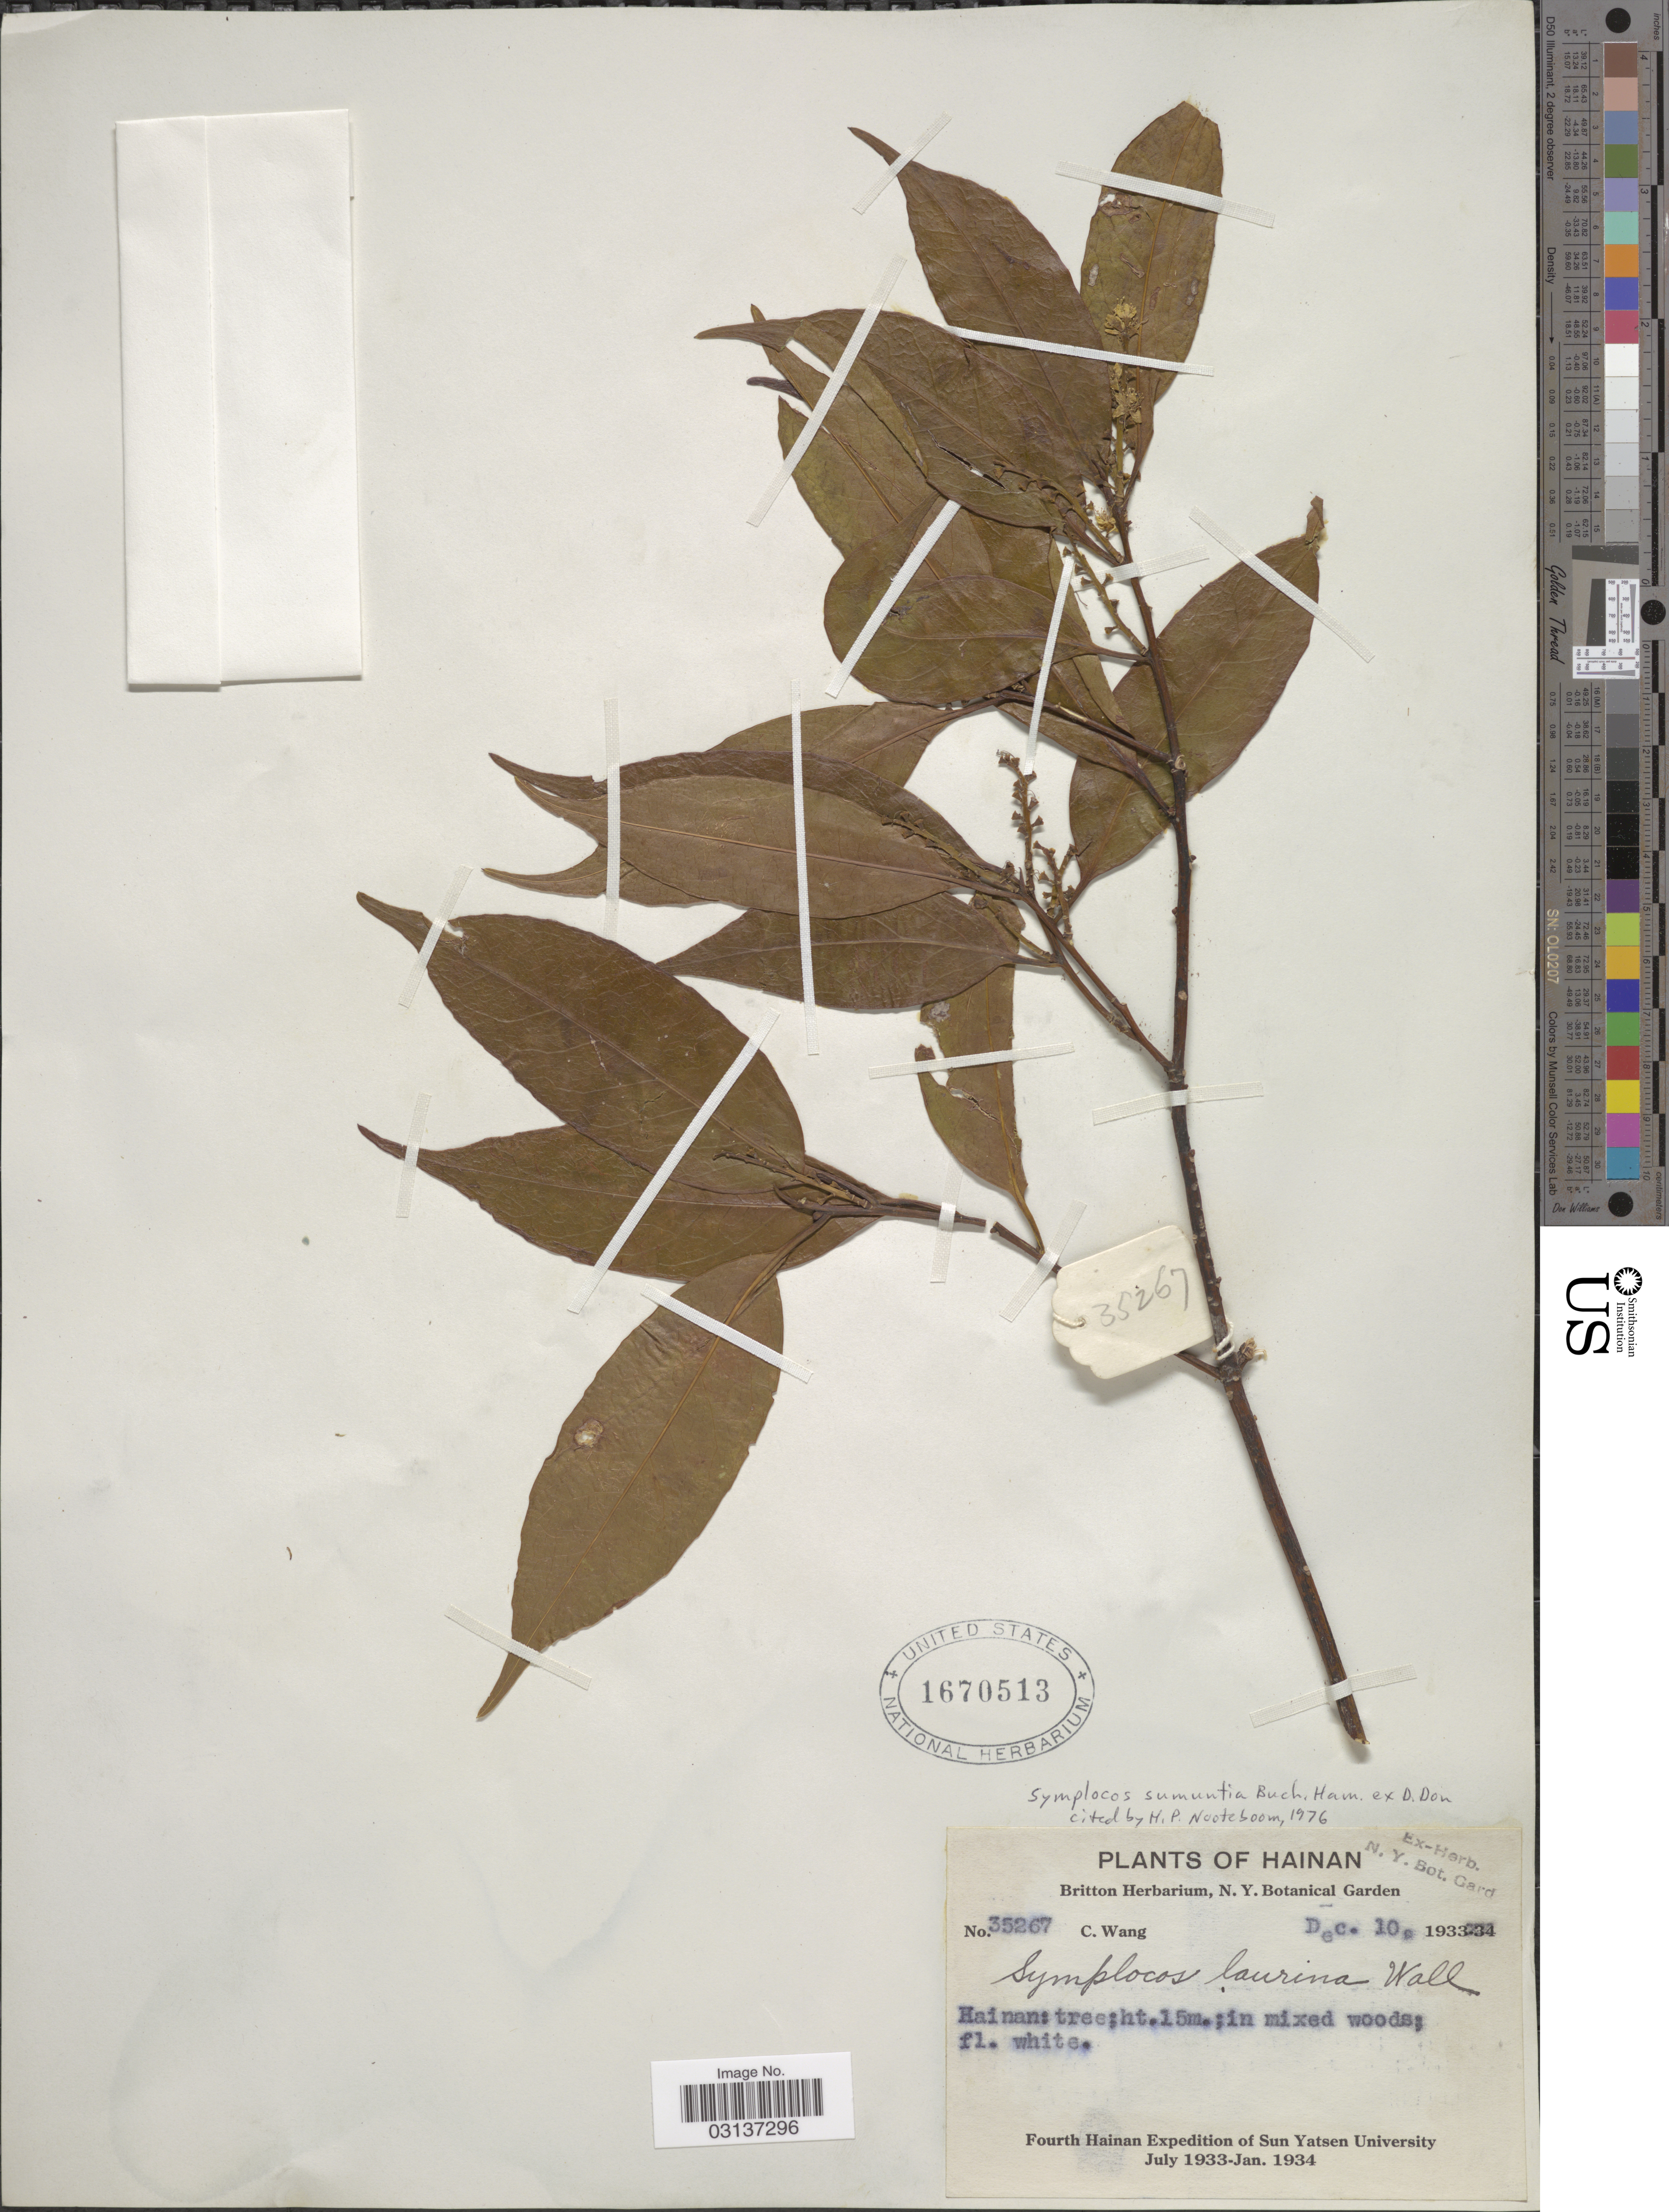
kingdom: Plantae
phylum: Tracheophyta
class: Magnoliopsida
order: Ericales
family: Symplocaceae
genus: Symplocos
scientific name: Symplocos sumuntia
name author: Buch.-Ham. ex D. Don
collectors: C. Wang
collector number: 35267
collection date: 1933-12-10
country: China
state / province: Hainan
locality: Hainan.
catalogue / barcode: US 1670513